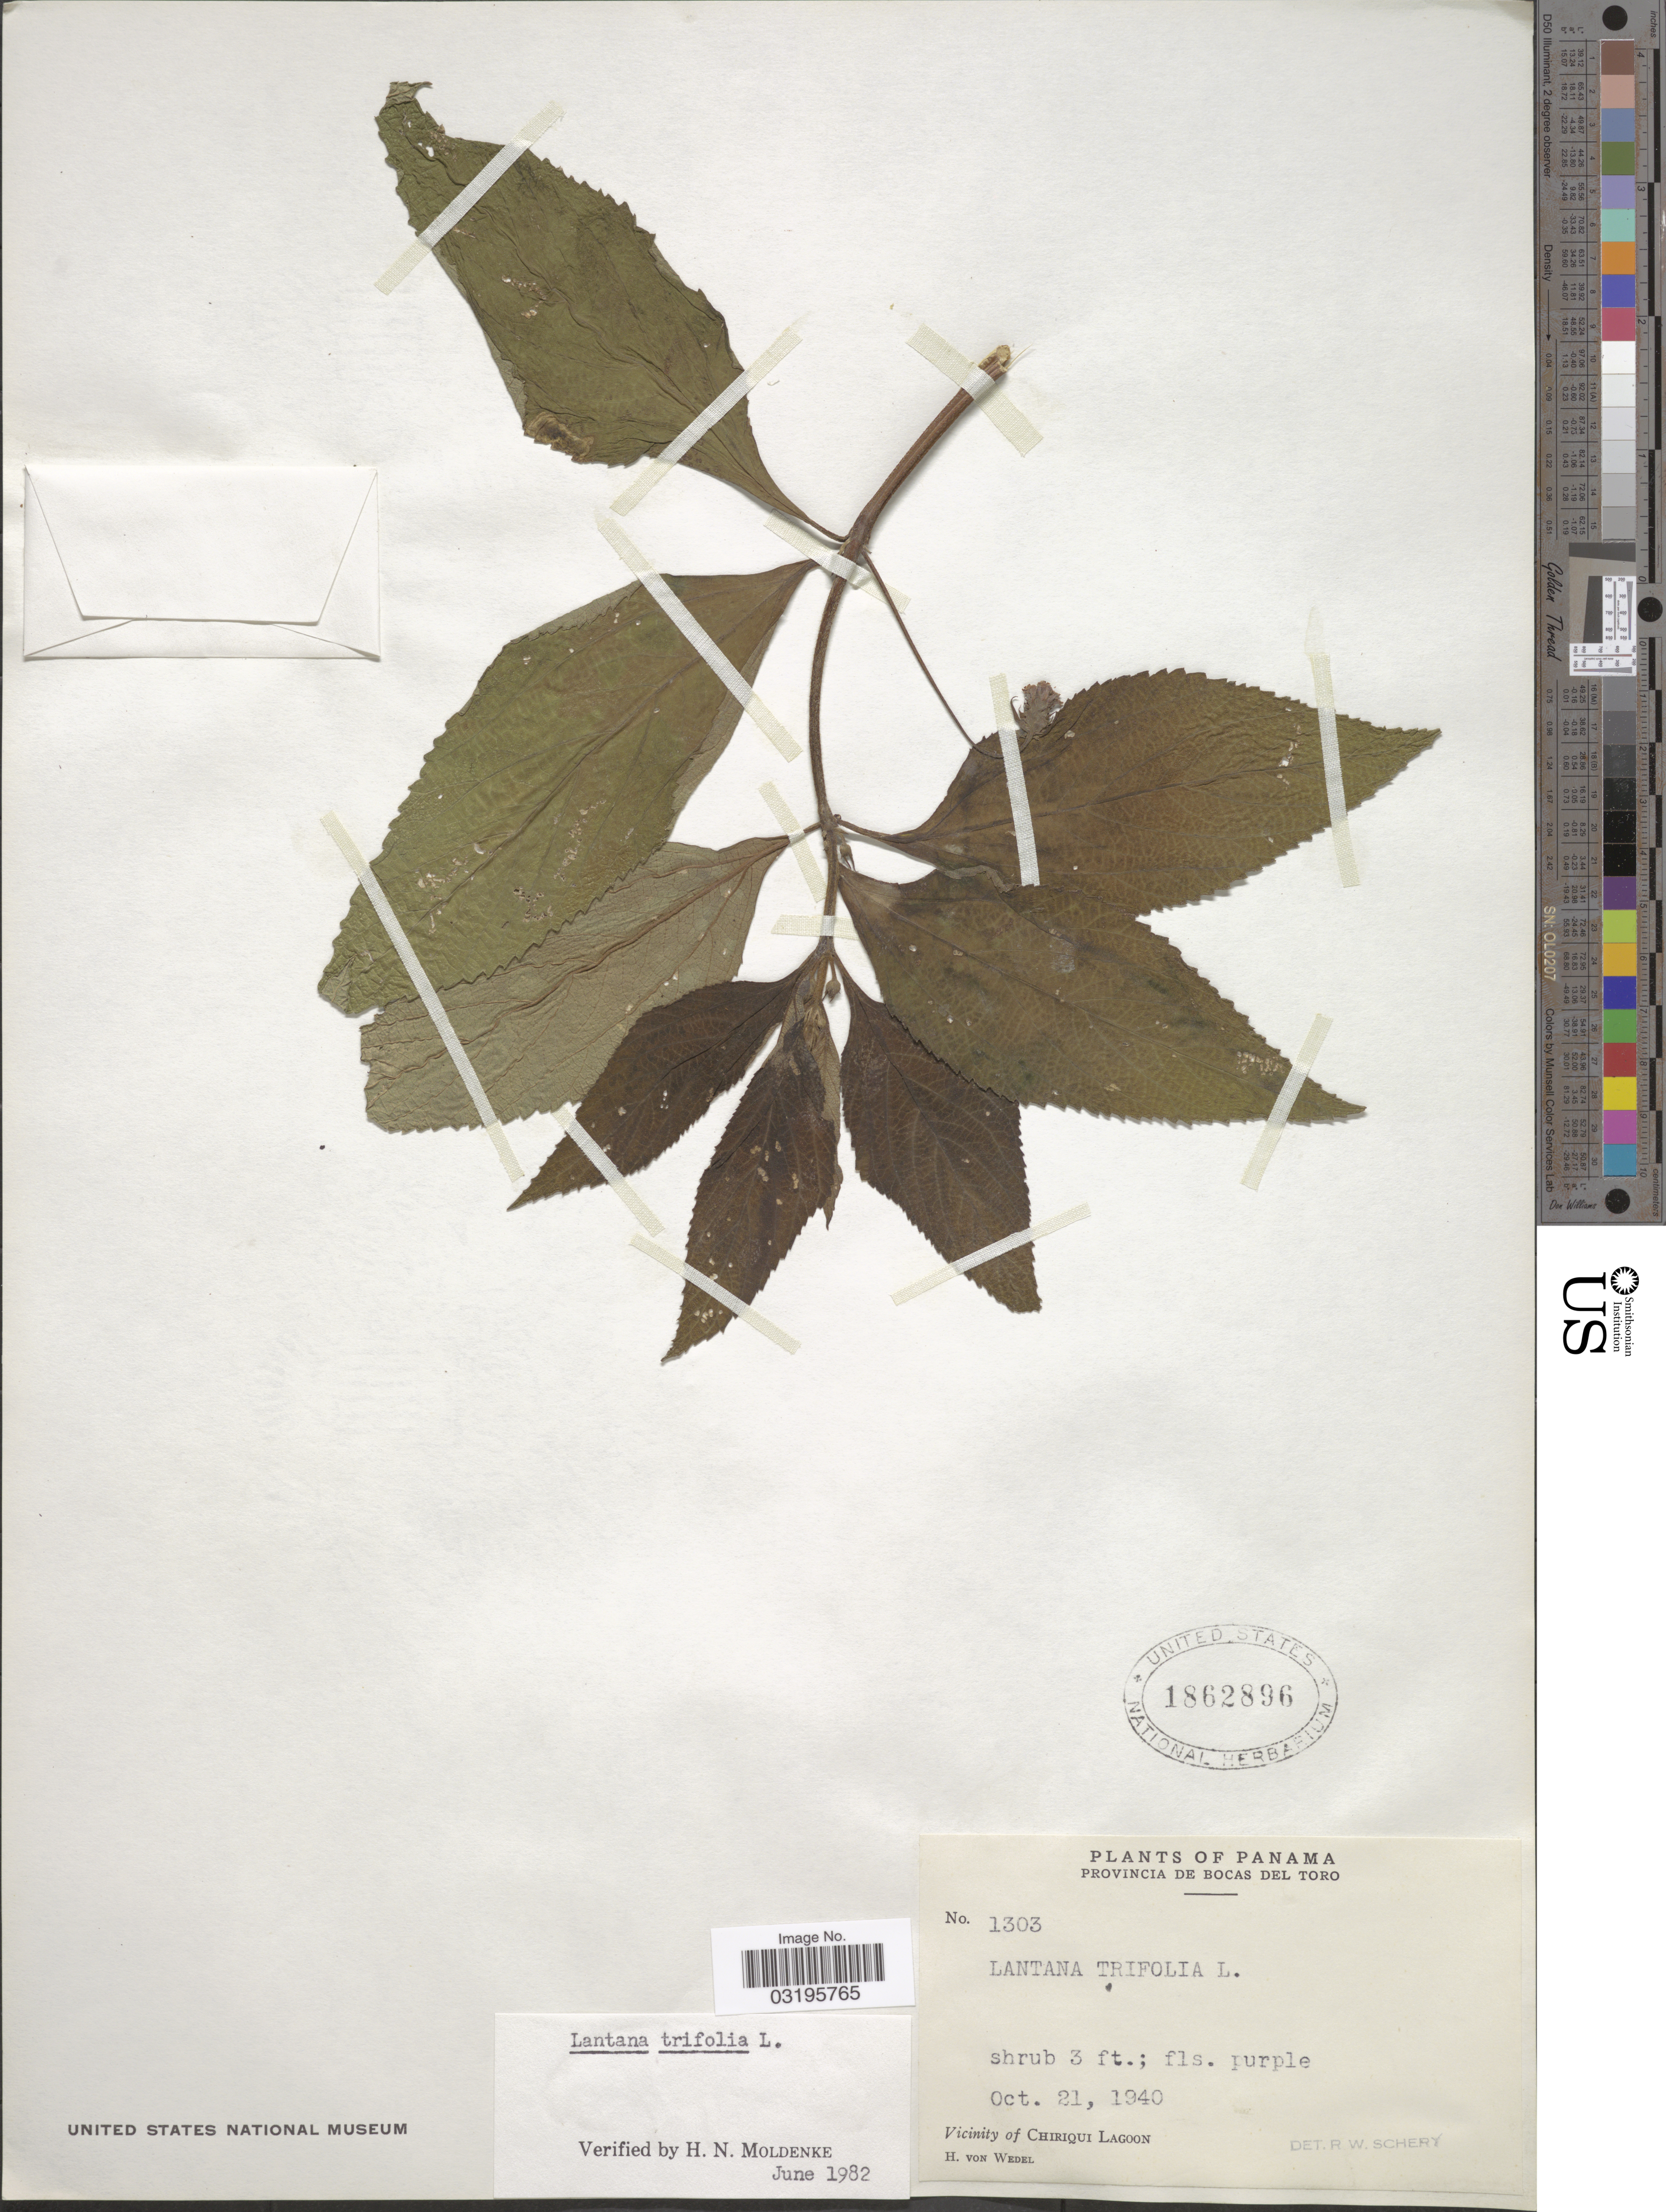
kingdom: Plantae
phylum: Tracheophyta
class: Magnoliopsida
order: Lamiales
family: Verbenaceae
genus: Lantana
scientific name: Lantana trifolia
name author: L.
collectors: H. von Wedel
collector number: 1303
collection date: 1940-10-21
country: Panama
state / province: Bocas del Toro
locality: Vicinity of Chiriqui Lagoon.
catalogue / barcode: US 1862896